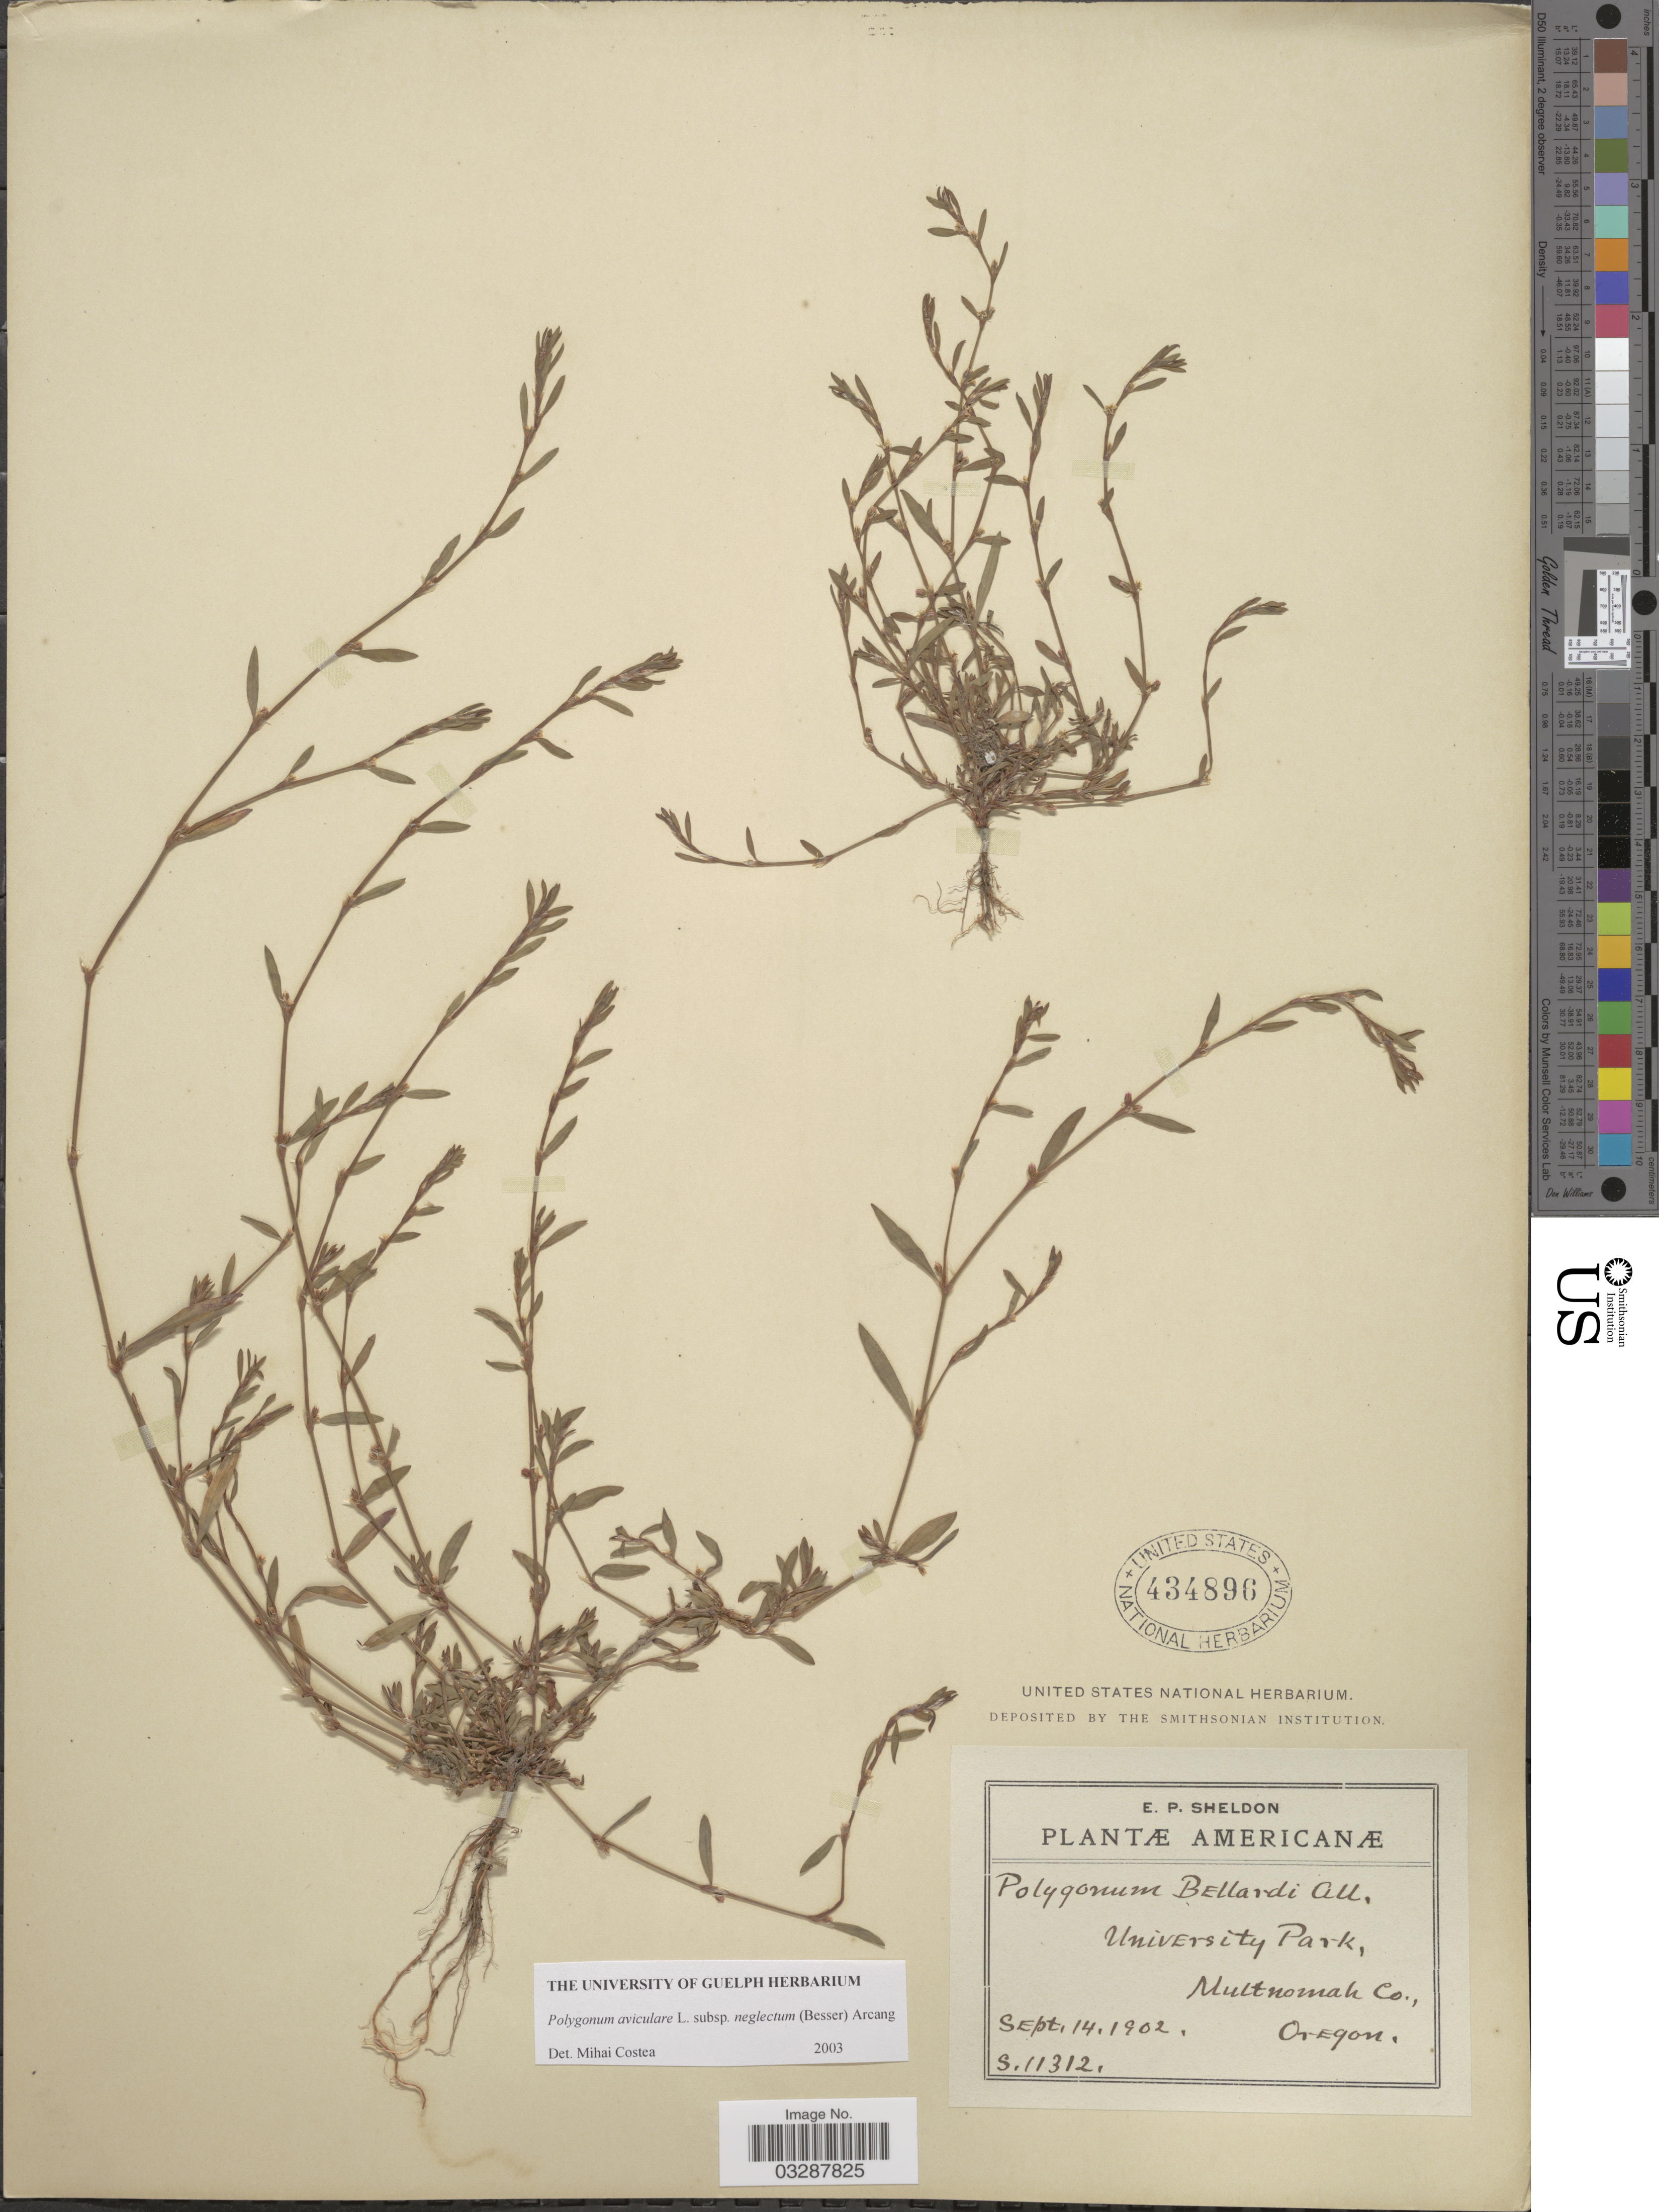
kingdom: Plantae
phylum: Tracheophyta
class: Magnoliopsida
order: Caryophyllales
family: Polygonaceae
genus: Polygonum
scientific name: Polygonum aviculare subsp. neglectum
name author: (Besser) Arcang.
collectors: E. P. Sheldon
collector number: S11312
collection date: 1902-09-14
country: United States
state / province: Oregon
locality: University Park, Multnomak Co.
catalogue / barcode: US 434896